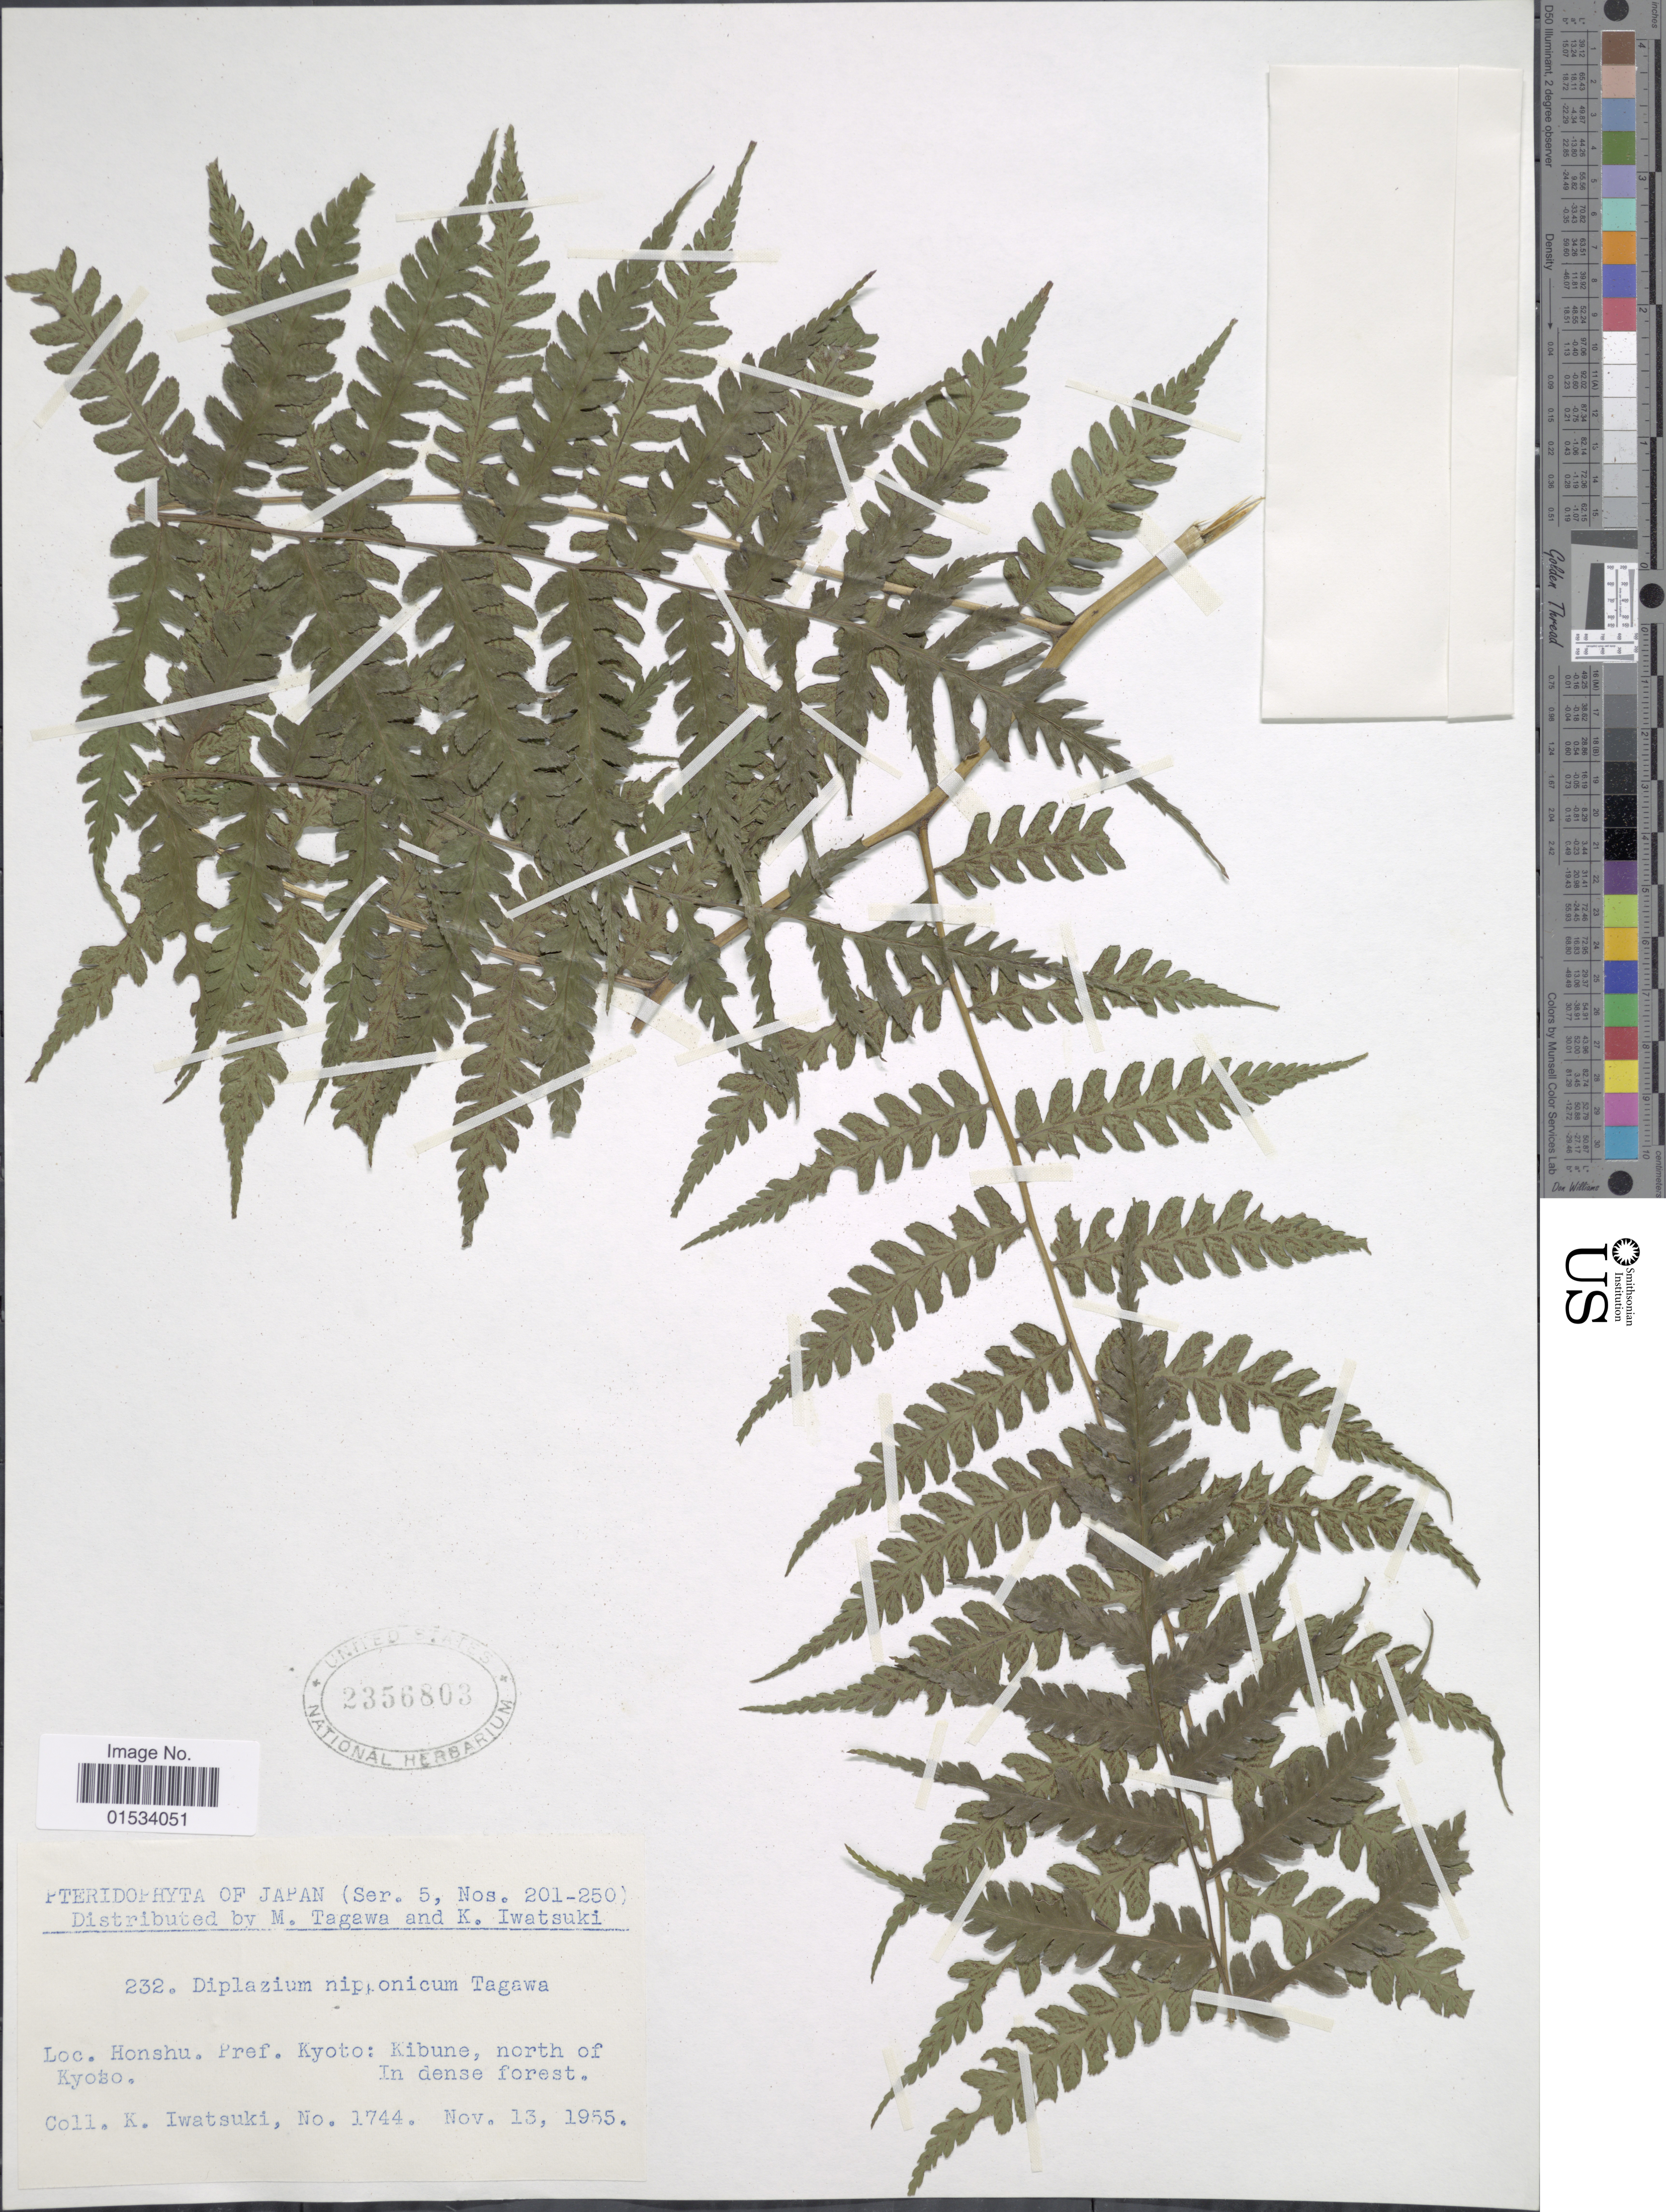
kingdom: Plantae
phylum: Tracheophyta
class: Polypodiopsida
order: Polypodiales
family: Athyriaceae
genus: Diplazium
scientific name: Diplazium nipponicolum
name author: (Ohwi)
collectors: K. Iwatsuki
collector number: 1744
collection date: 1955-11-13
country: Japan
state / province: Kyoto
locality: Hondhu, Kubune, north of Kyoto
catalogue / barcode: US 2356803